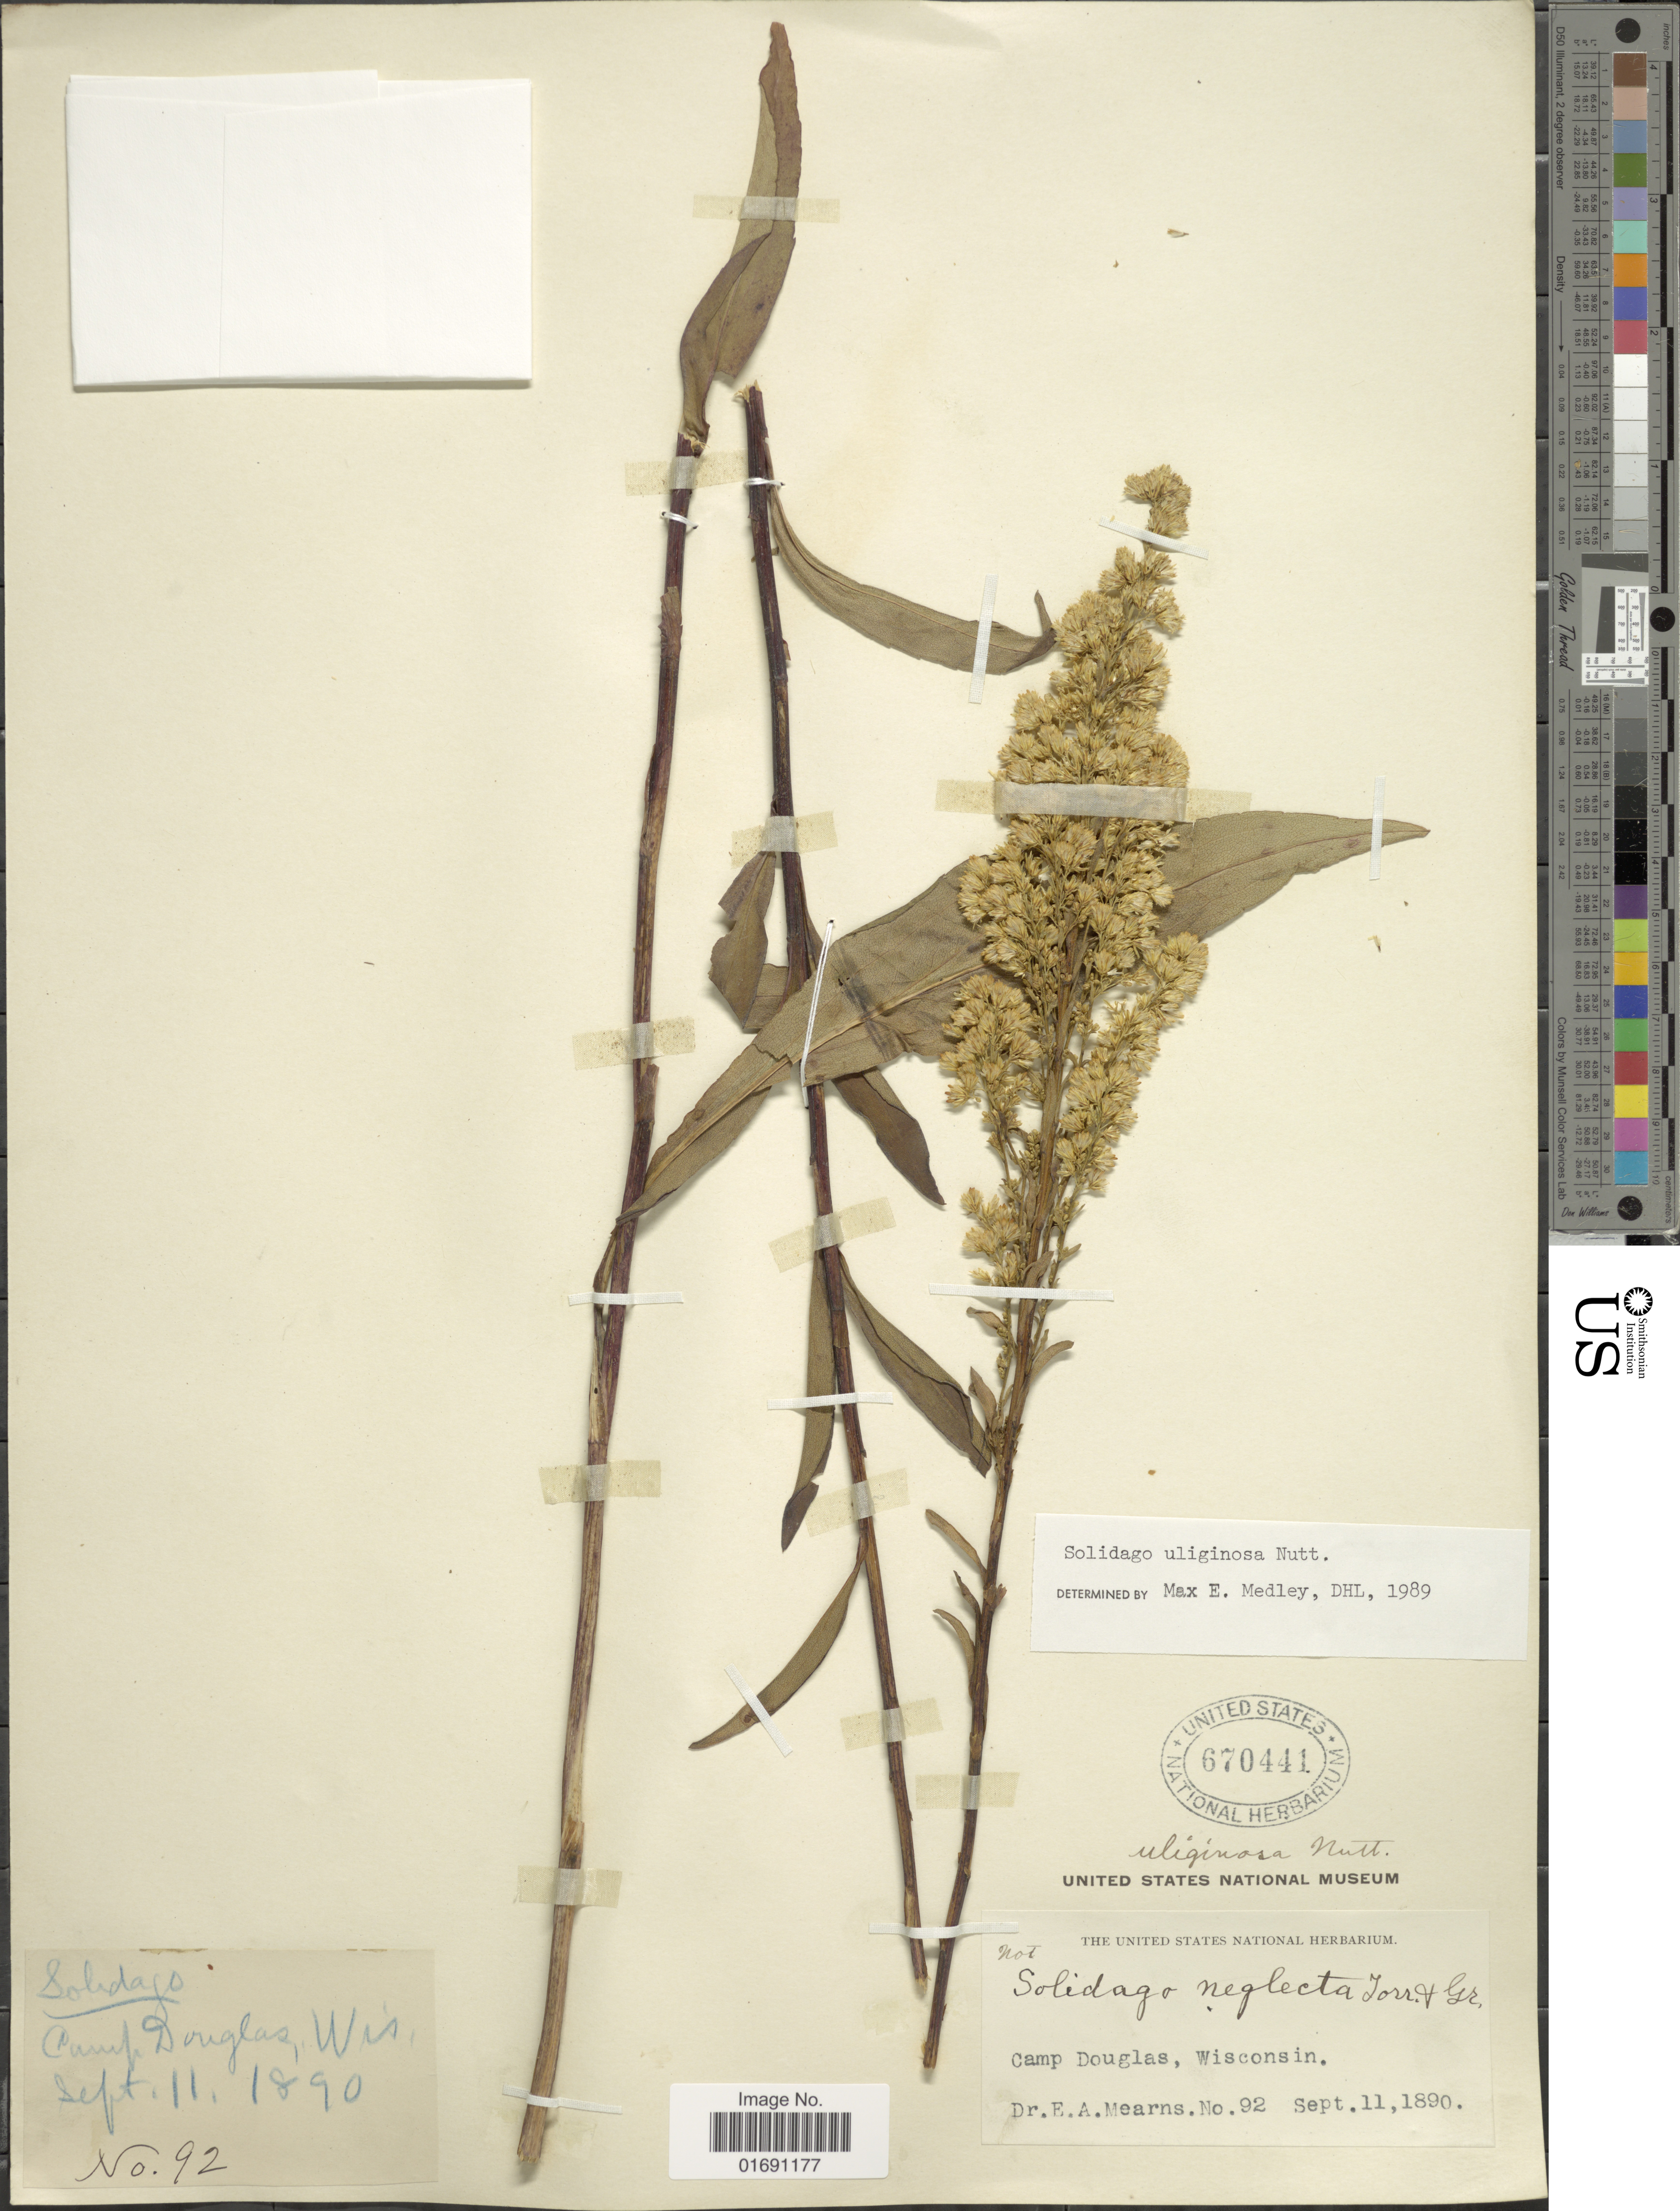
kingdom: Plantae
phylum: Tracheophyta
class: Magnoliopsida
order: Asterales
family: Asteraceae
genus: Solidago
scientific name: Solidago uliginosa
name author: Nutt.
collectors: E. A. Mearns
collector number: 92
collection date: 1890-09-11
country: United States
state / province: Wisconsin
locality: Camp Douglas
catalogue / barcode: US 670441